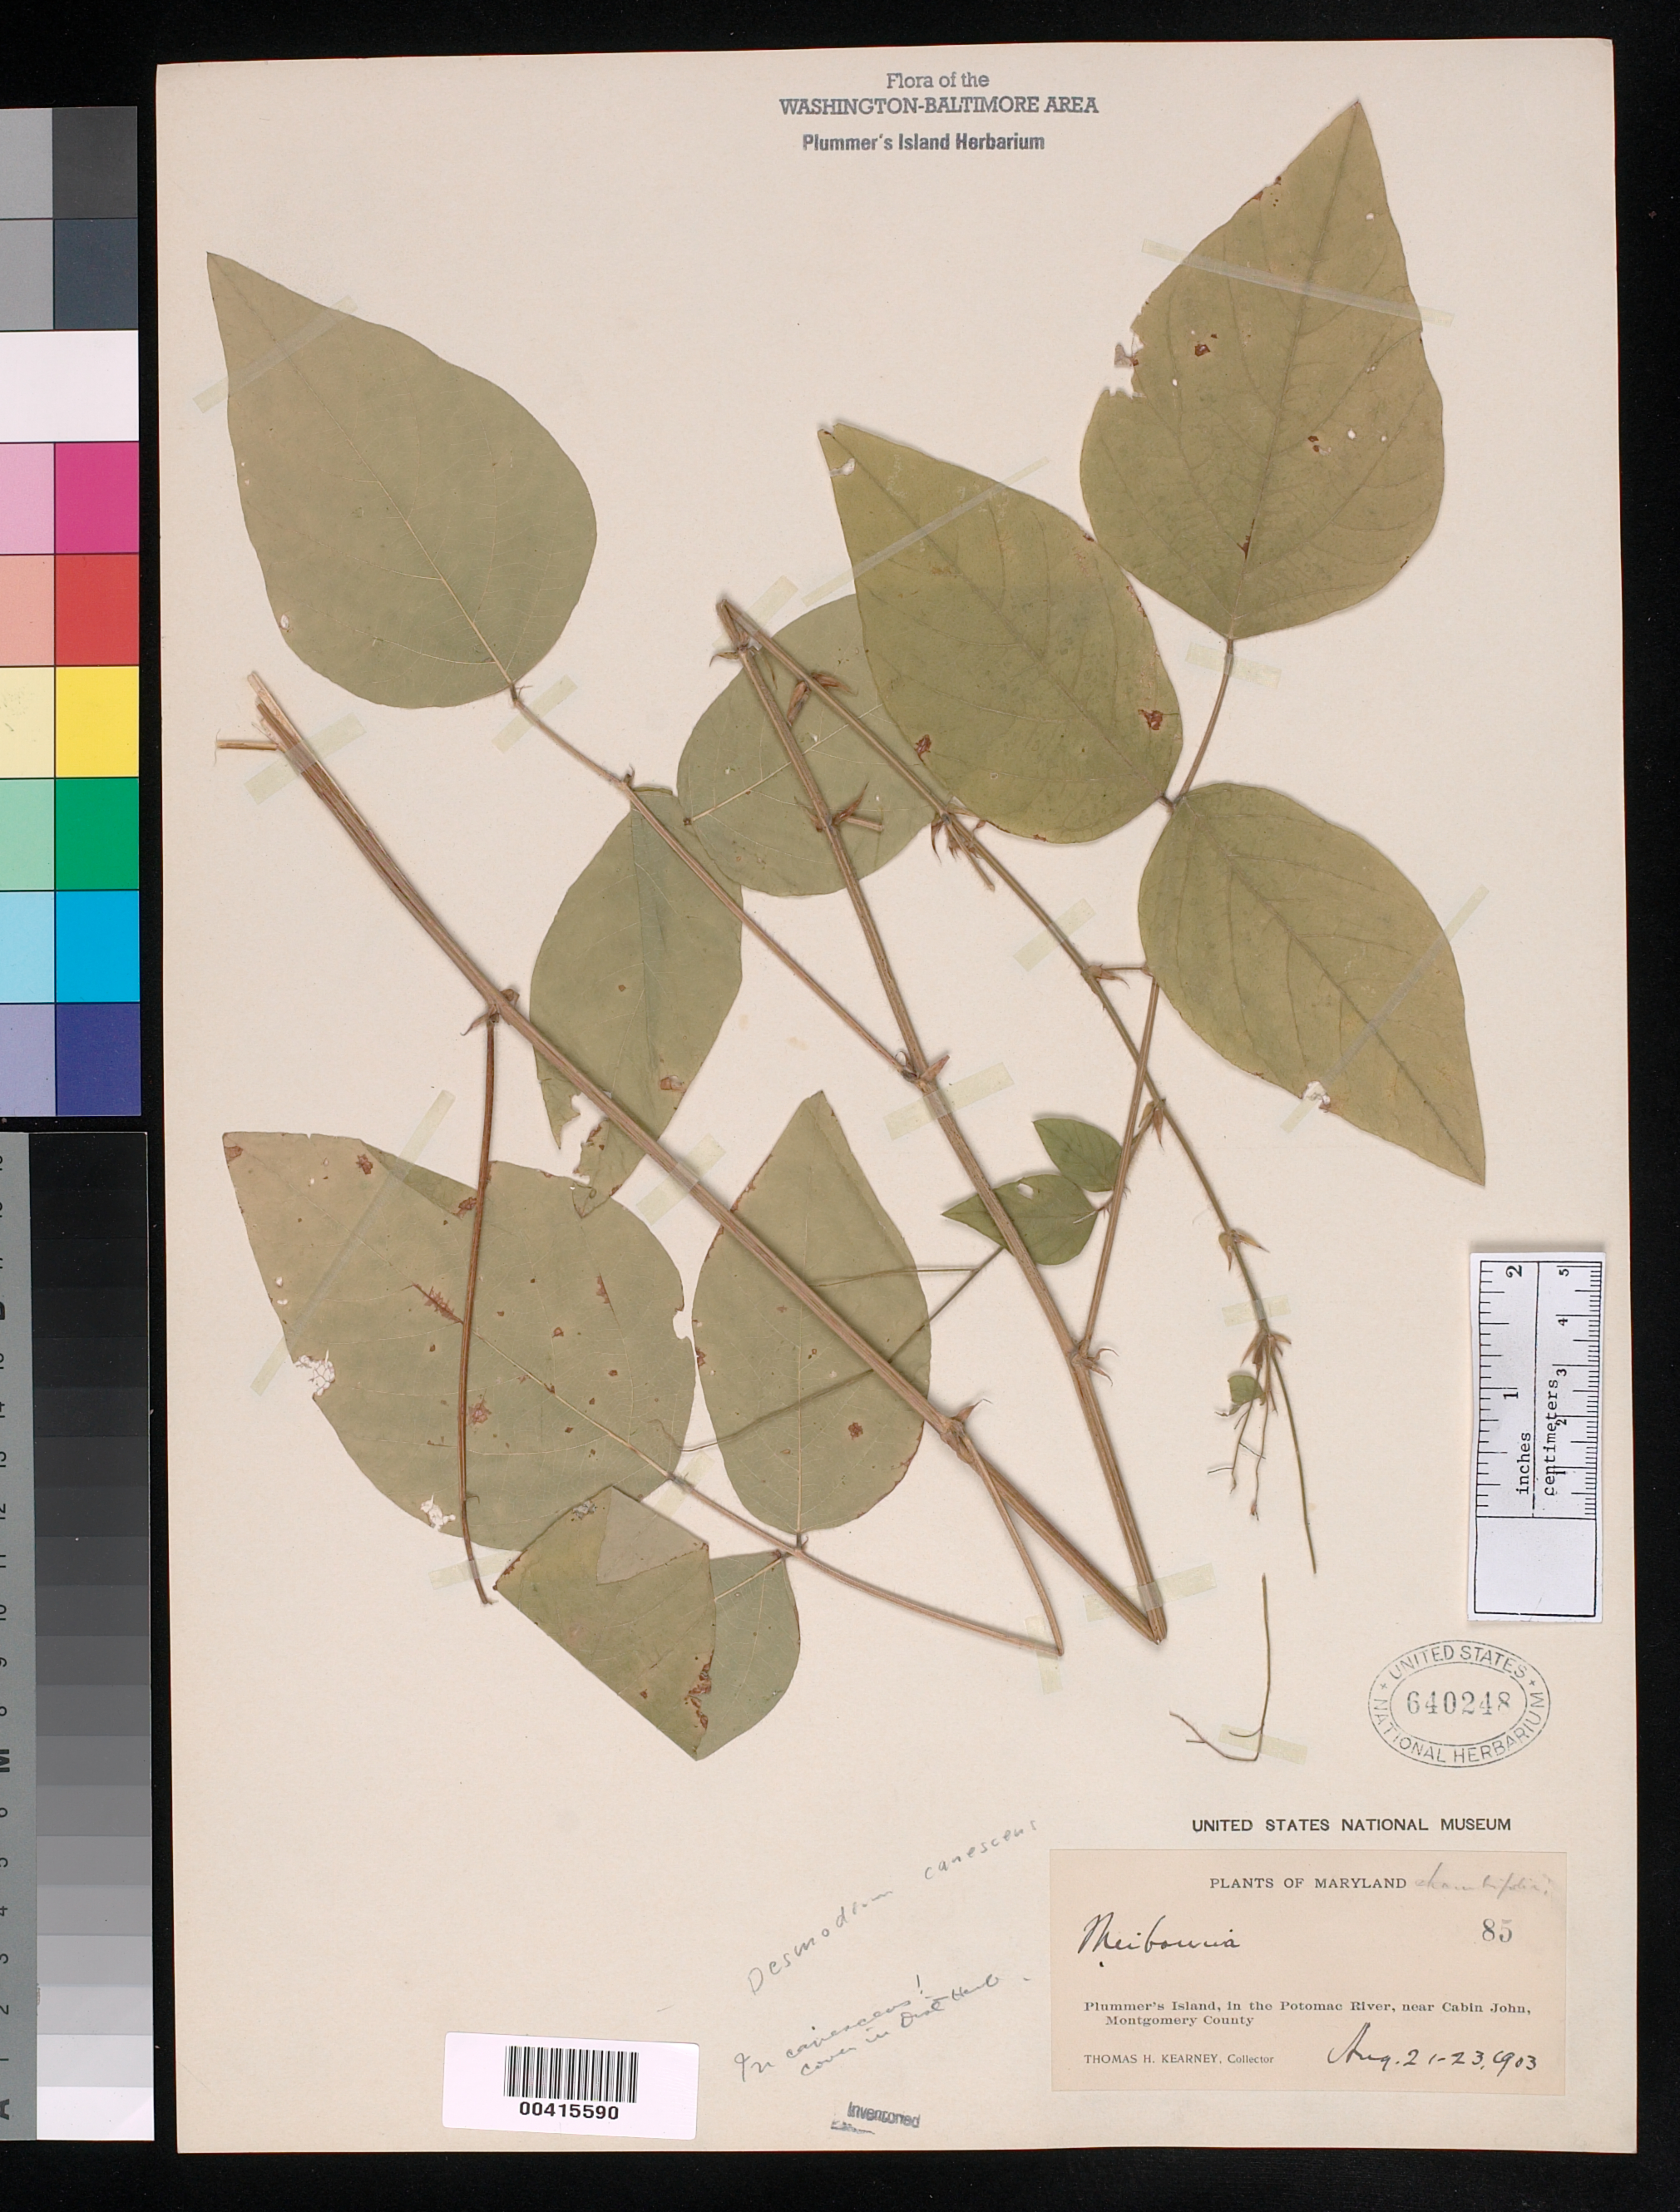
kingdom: Plantae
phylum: Tracheophyta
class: Magnoliopsida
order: Fabales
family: Fabaceae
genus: Desmodium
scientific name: Desmodium canescens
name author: (L.) DC.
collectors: T. H. Kearney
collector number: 85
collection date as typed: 21 Aug 1903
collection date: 1903-08-21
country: United States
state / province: Maryland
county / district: Montgomery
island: Plummers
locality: Plummer's Island C. & O. Canal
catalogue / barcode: US 640248